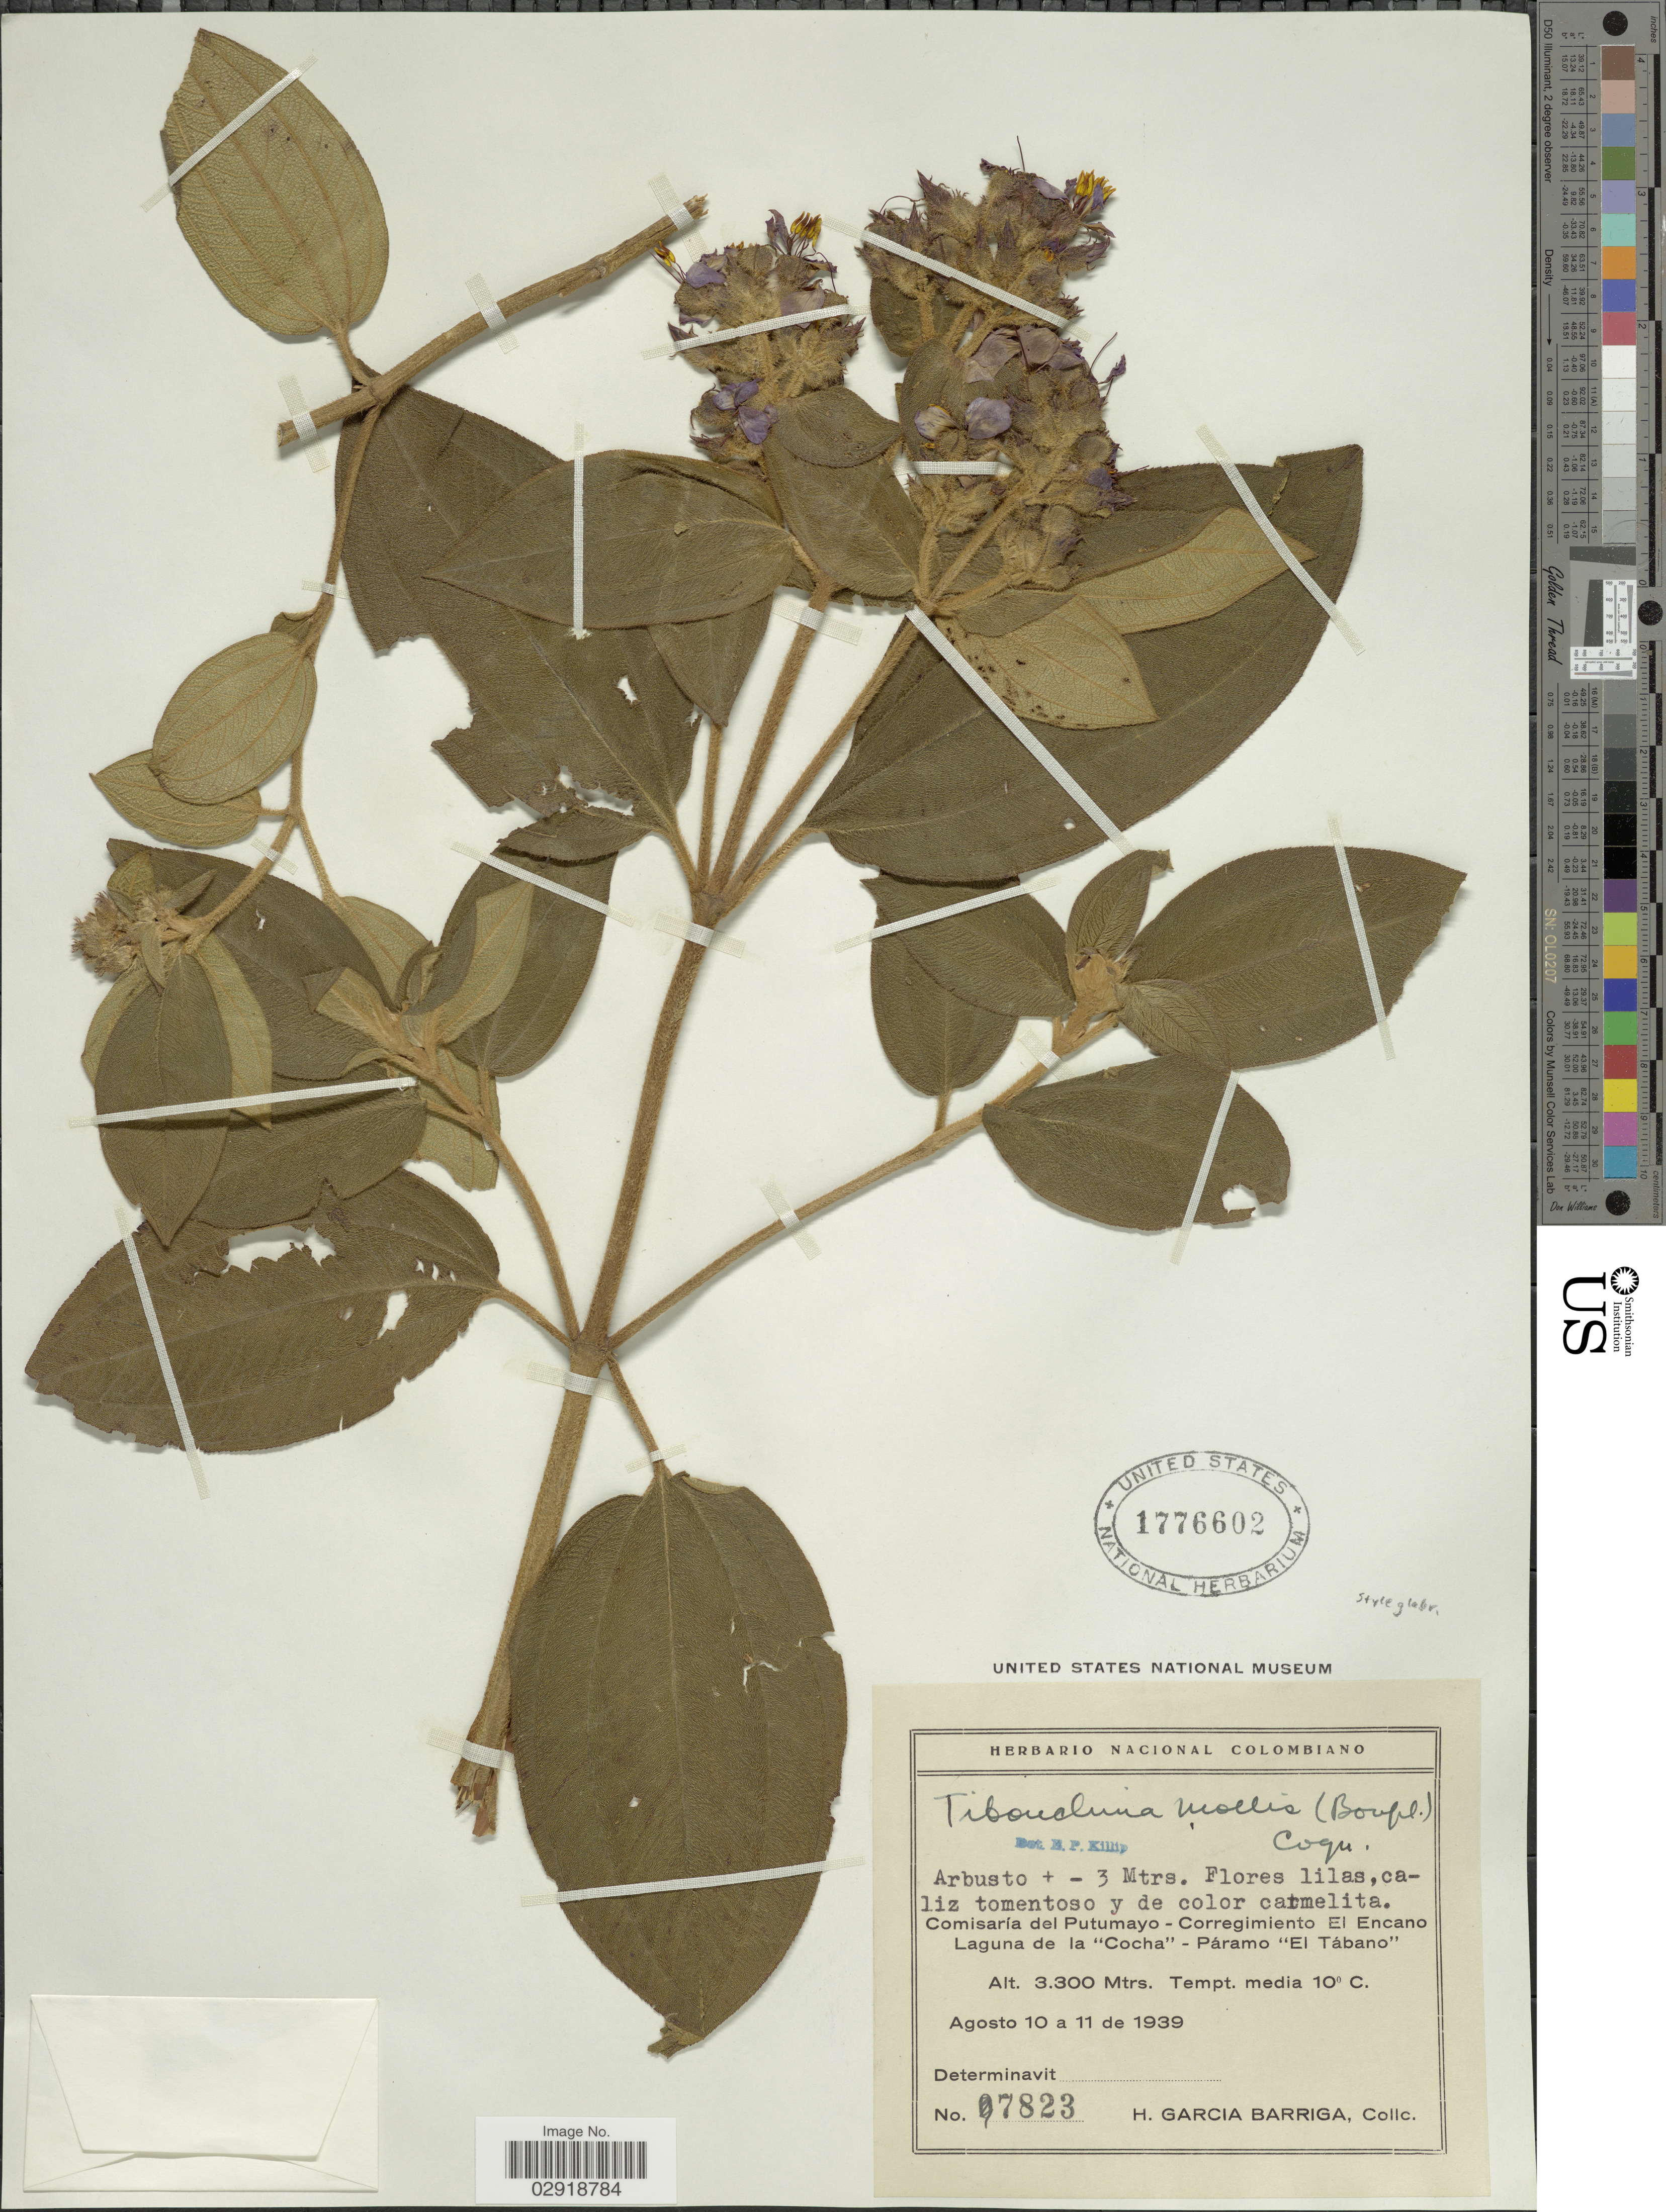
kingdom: Plantae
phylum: Tracheophyta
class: Magnoliopsida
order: Myrtales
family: Melastomataceae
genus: Chaetogastra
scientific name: Chaetogastra mollis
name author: (Bonpl.) DC.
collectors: H. García Barriga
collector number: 7823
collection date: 1939-08-10/1939-08-11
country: Colombia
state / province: Putumayo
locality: Comisaría del Putumayo - Corregimiento El Encano Laguna de la "Coche" - Páramo "El Tábano".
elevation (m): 3300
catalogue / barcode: US 1776602